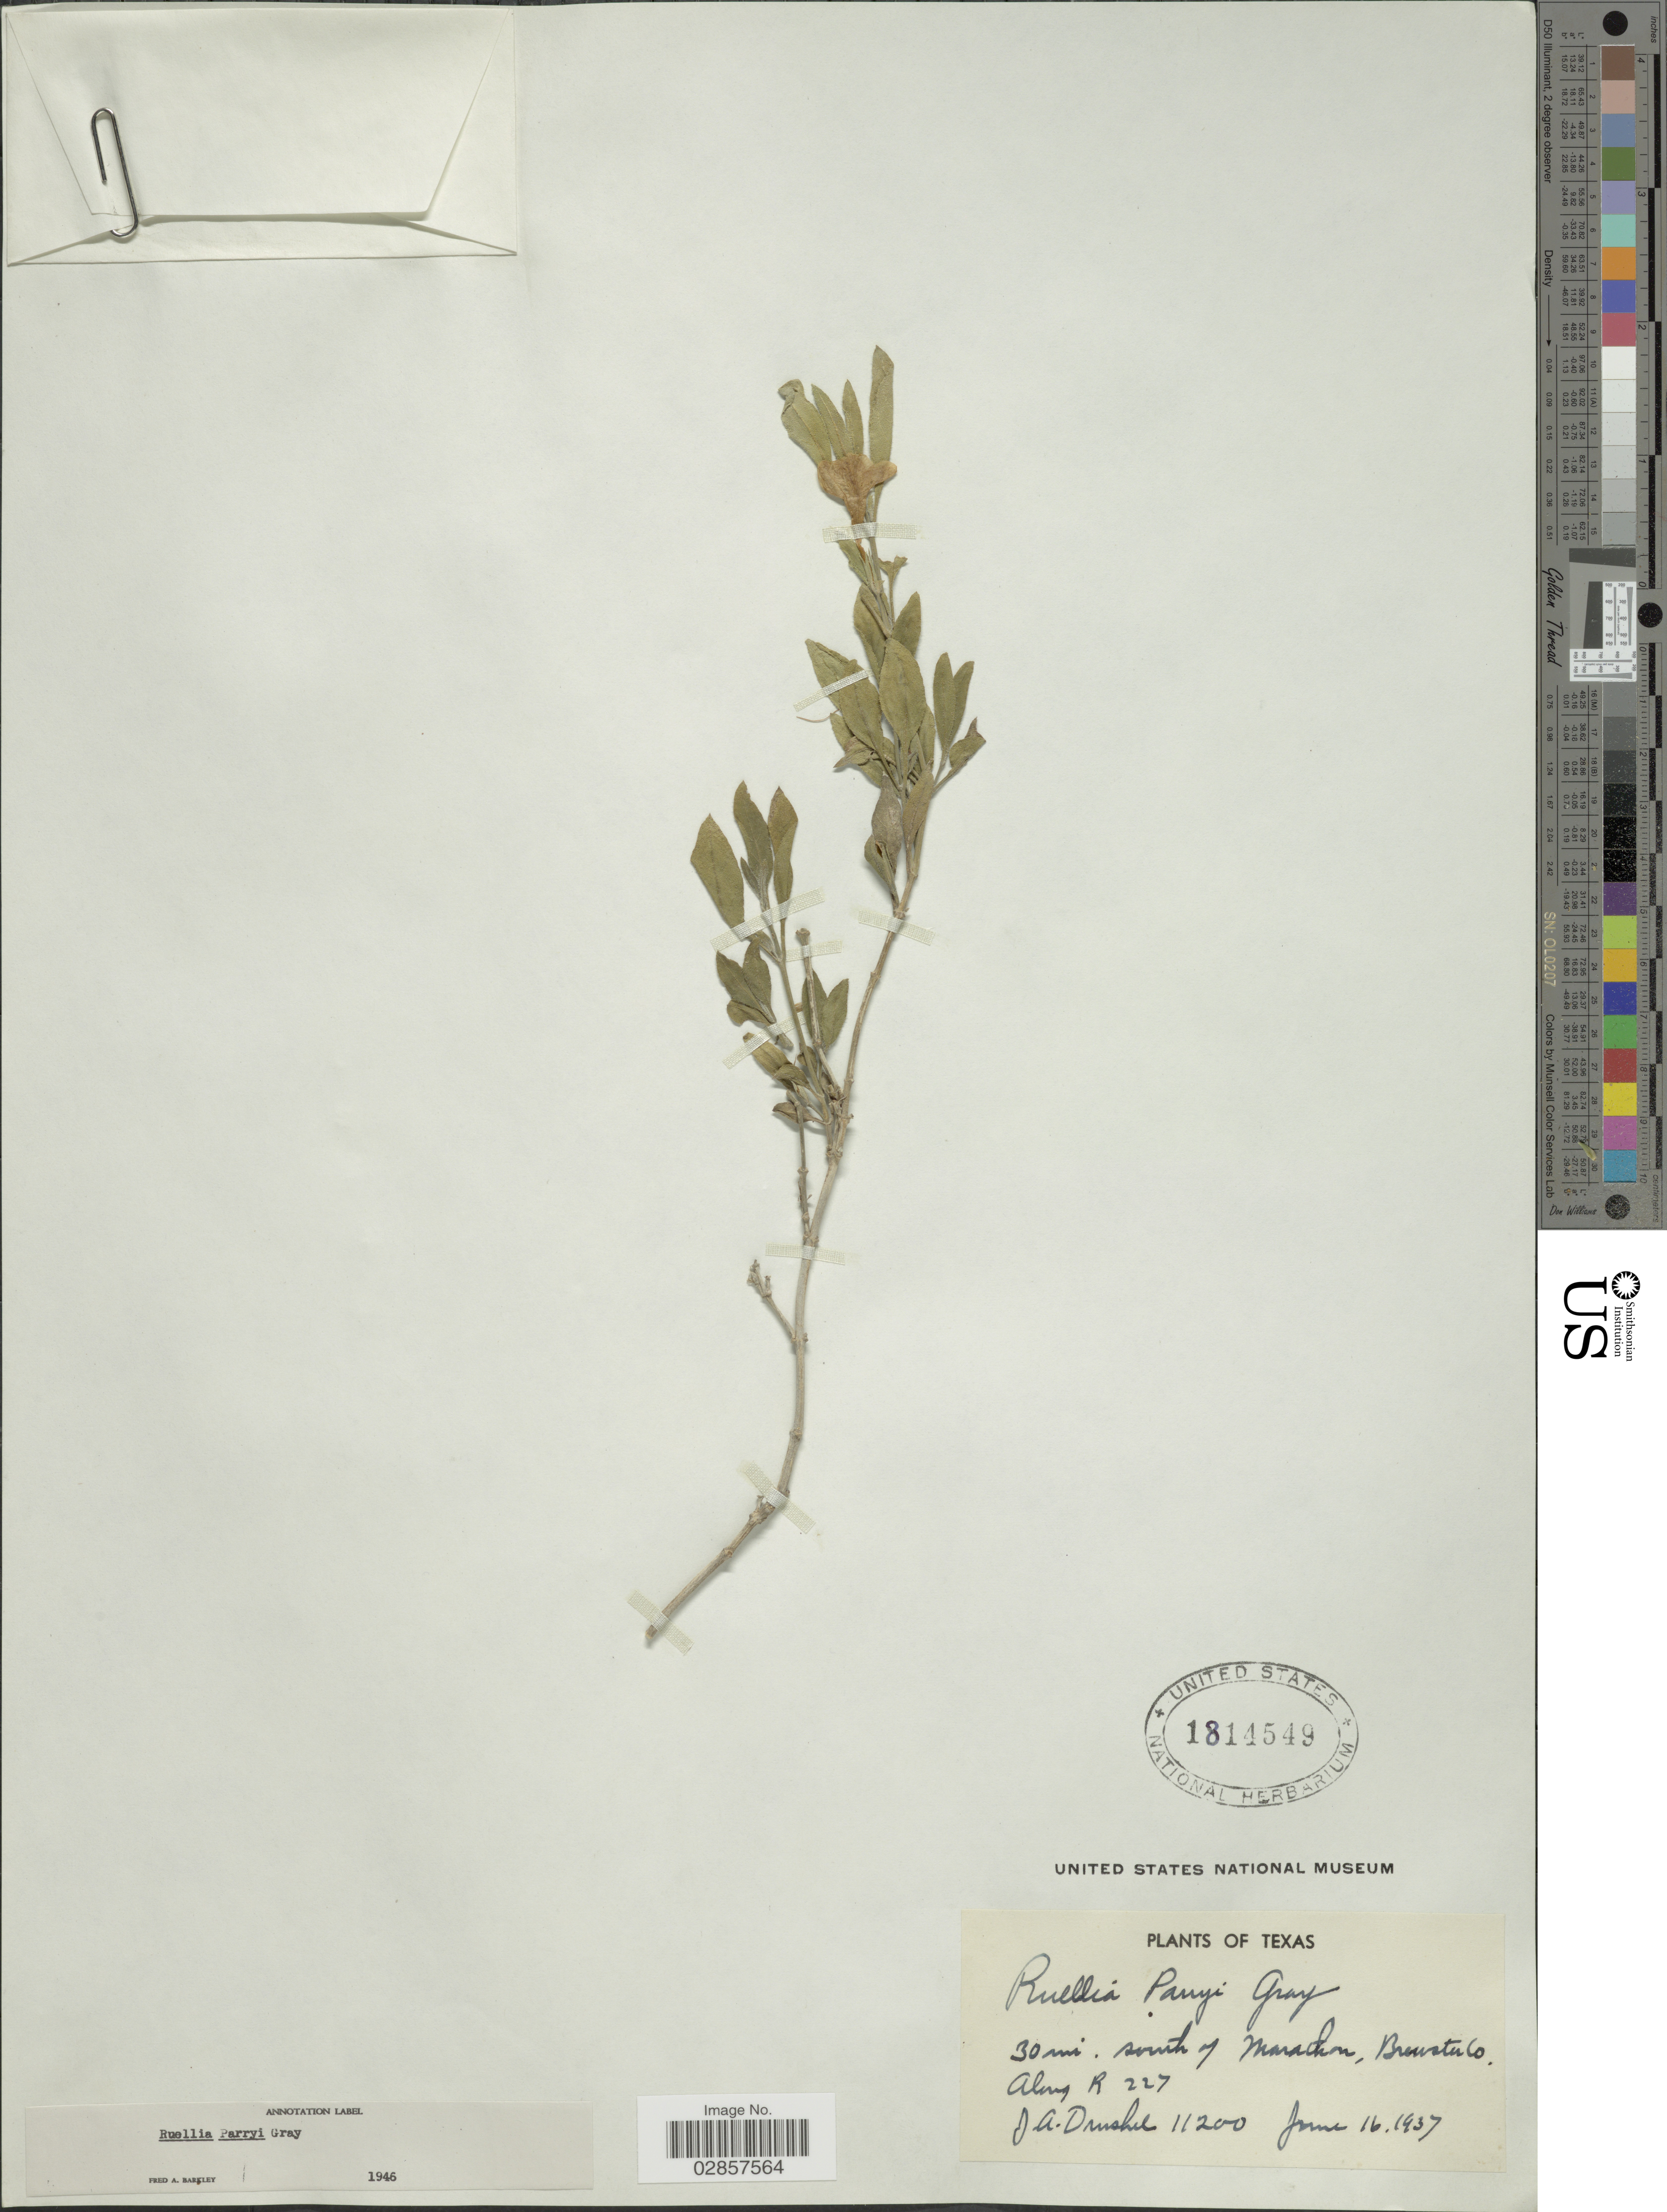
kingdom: Plantae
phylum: Tracheophyta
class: Magnoliopsida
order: Lamiales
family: Acanthaceae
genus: Ruellia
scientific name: Ruellia parryi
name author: A. Gray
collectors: J. A. Drushel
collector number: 11200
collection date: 1937-06-16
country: United States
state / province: Texas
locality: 30 mi. south of Marathon, Brewster Co., Along R 227.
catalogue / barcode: US 1814549